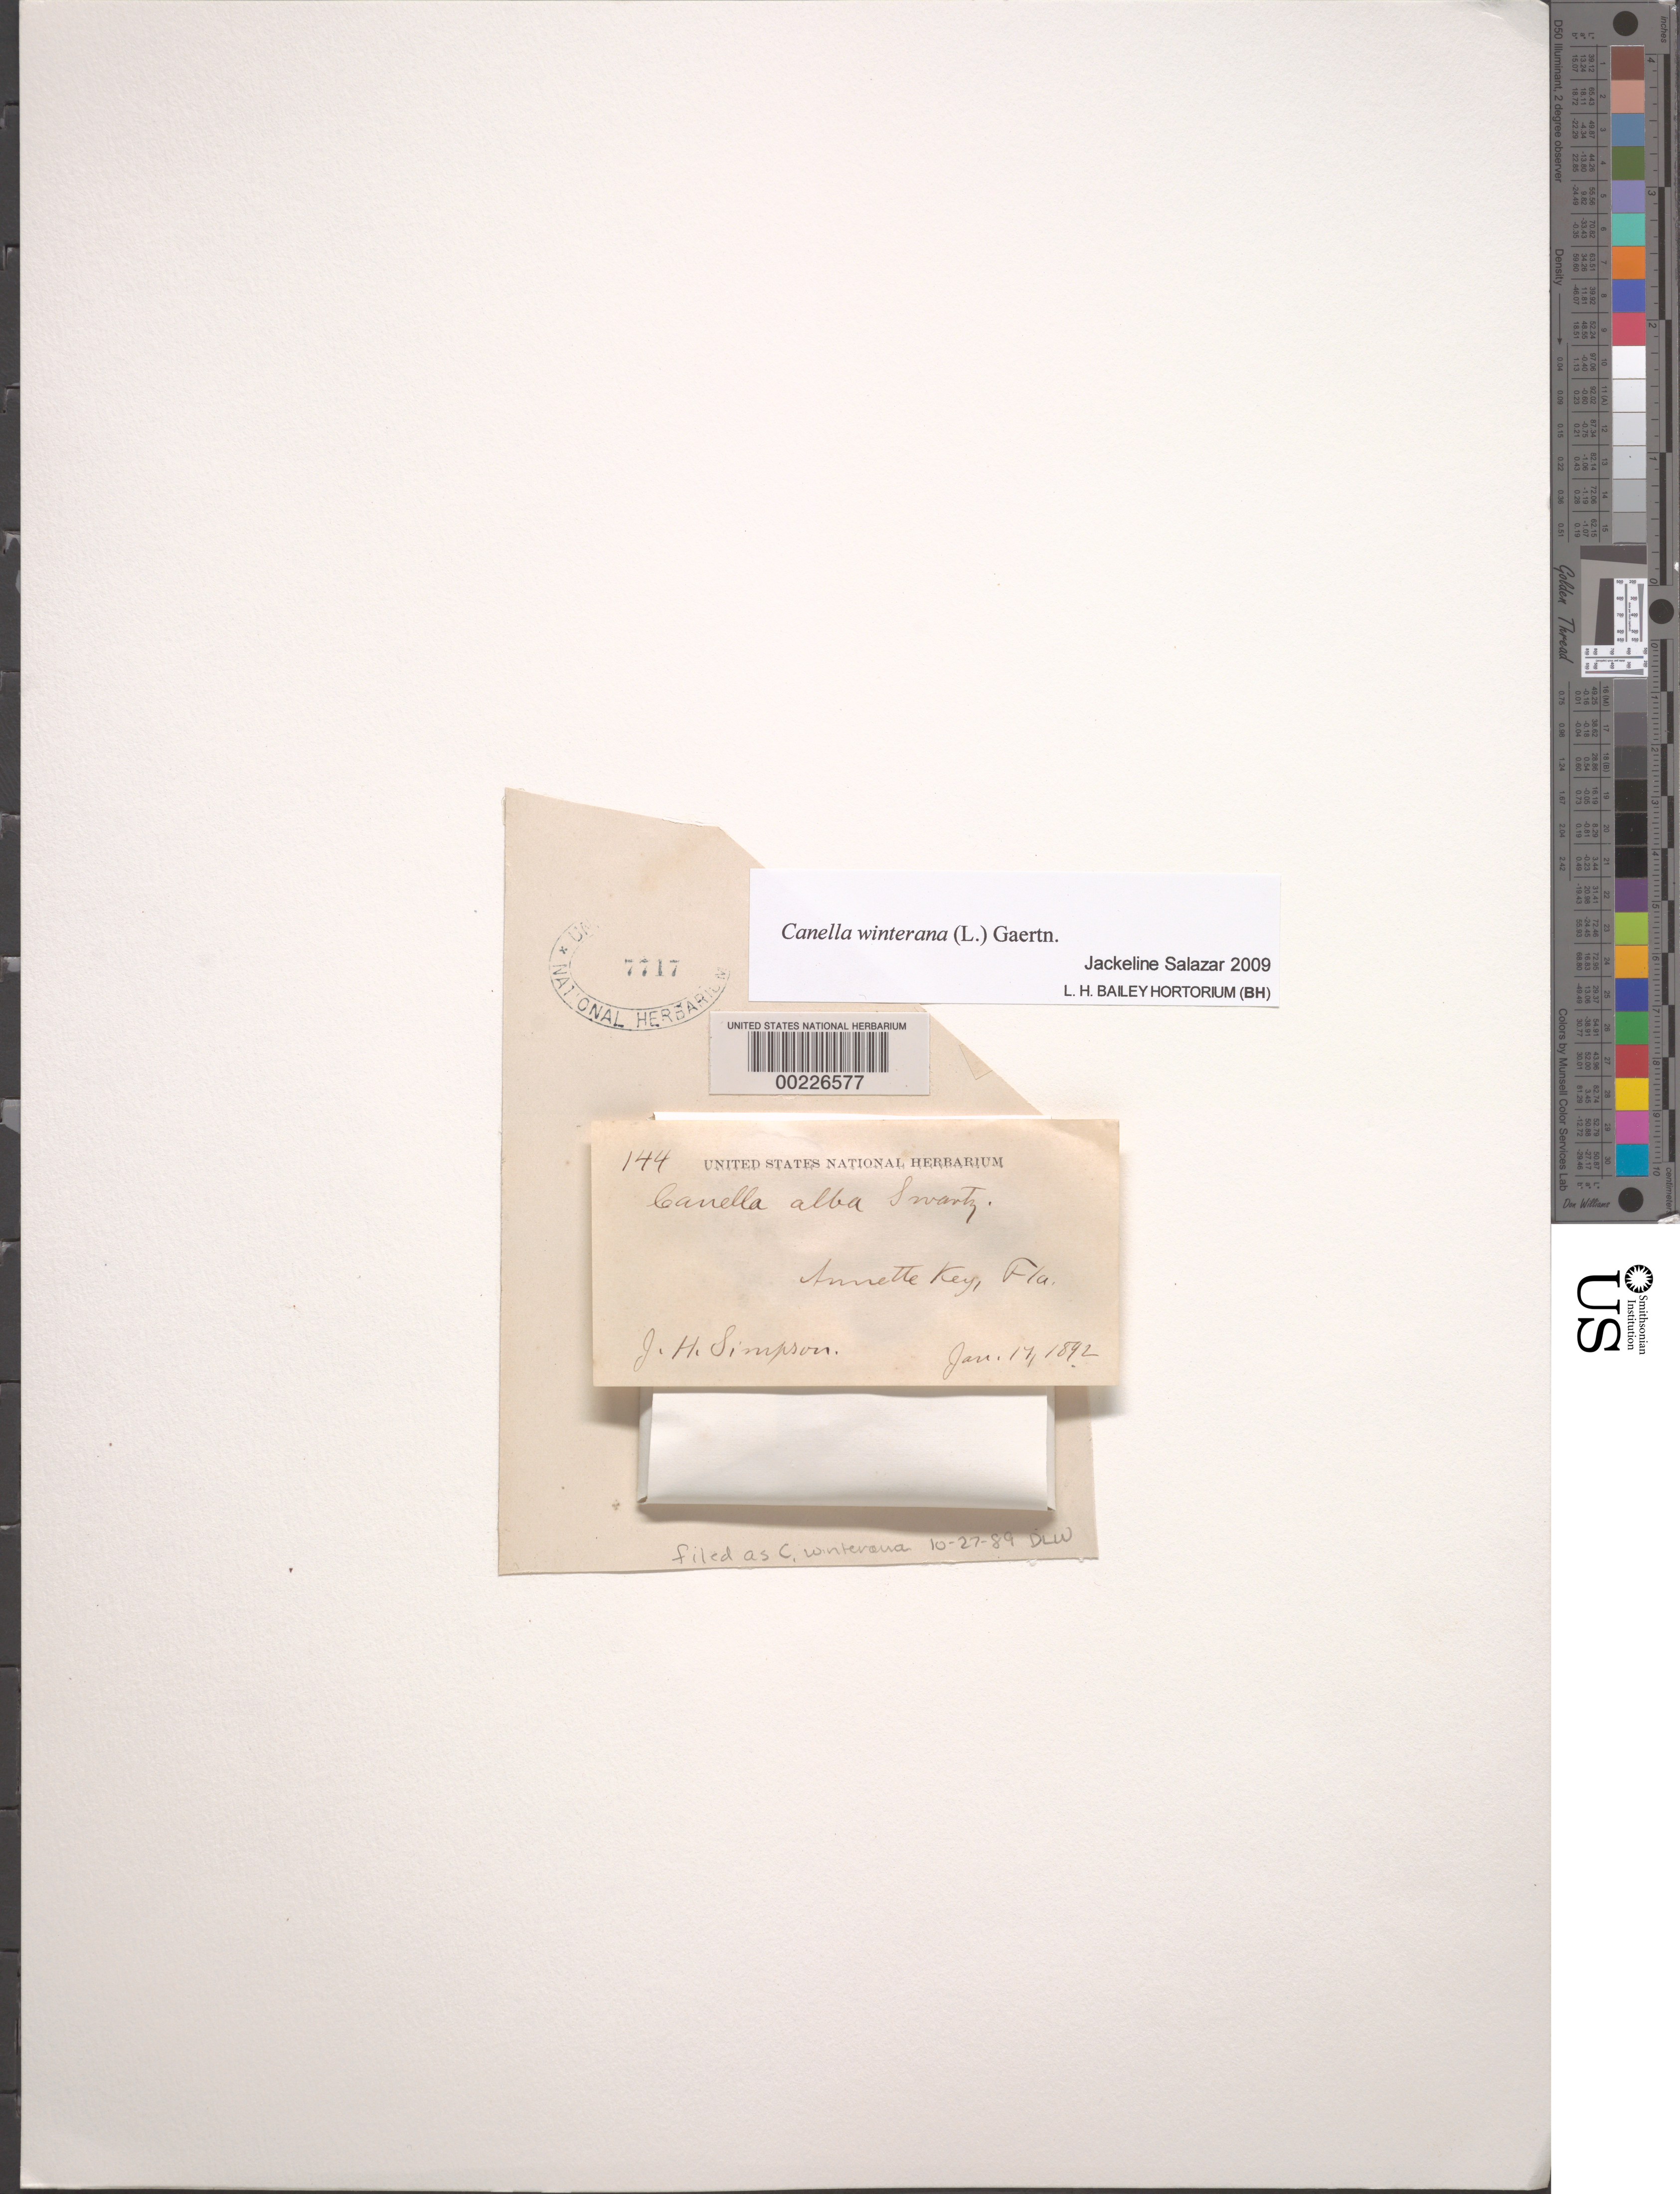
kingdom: Plantae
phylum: Tracheophyta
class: Magnoliopsida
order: Canellales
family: Canellaceae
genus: Canella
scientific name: Canella winterana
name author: (L.) Gaertn.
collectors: J. H. Simpson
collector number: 144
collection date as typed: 17 Jan 1892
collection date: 1892-01-17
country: United States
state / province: Florida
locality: Annette key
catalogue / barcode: US 7717